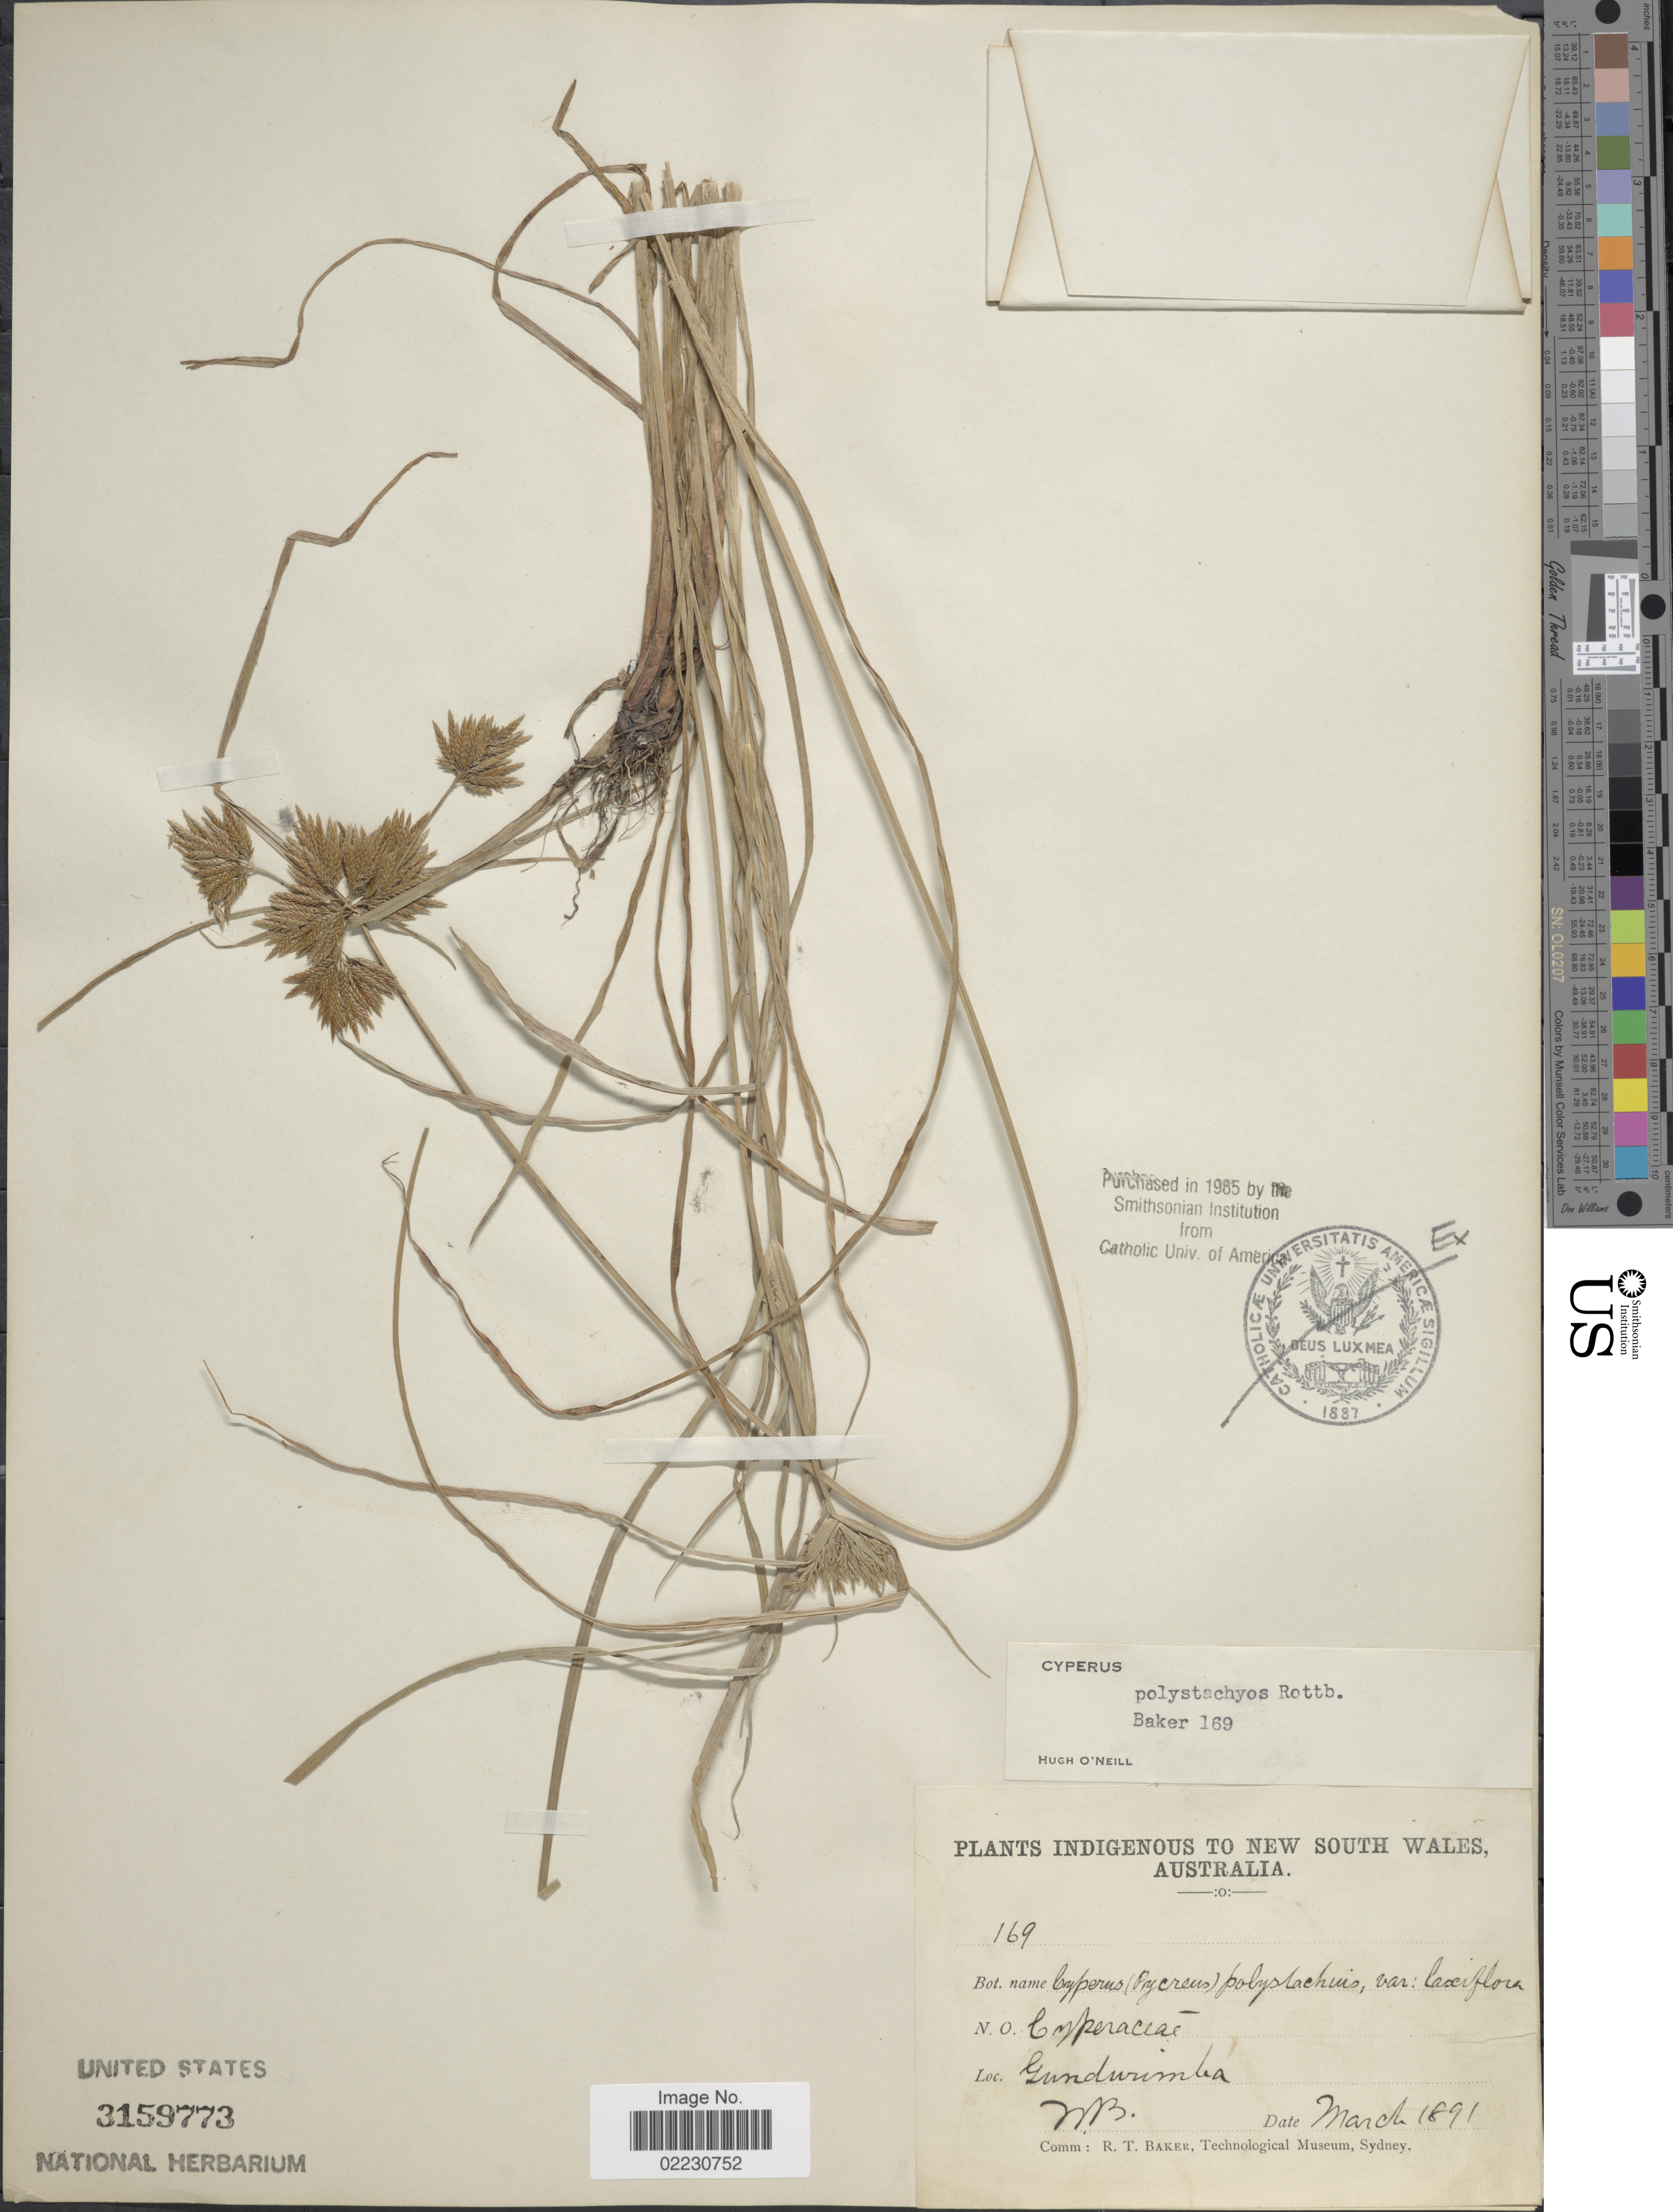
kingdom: Plantae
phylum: Tracheophyta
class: Liliopsida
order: Poales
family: Cyperaceae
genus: Cyperus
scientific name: Cyperus polystachyos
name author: Rottb.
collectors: W. B.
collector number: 169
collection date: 1891-03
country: Australia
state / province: New South Wales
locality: Gundurimba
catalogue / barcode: US 3159773